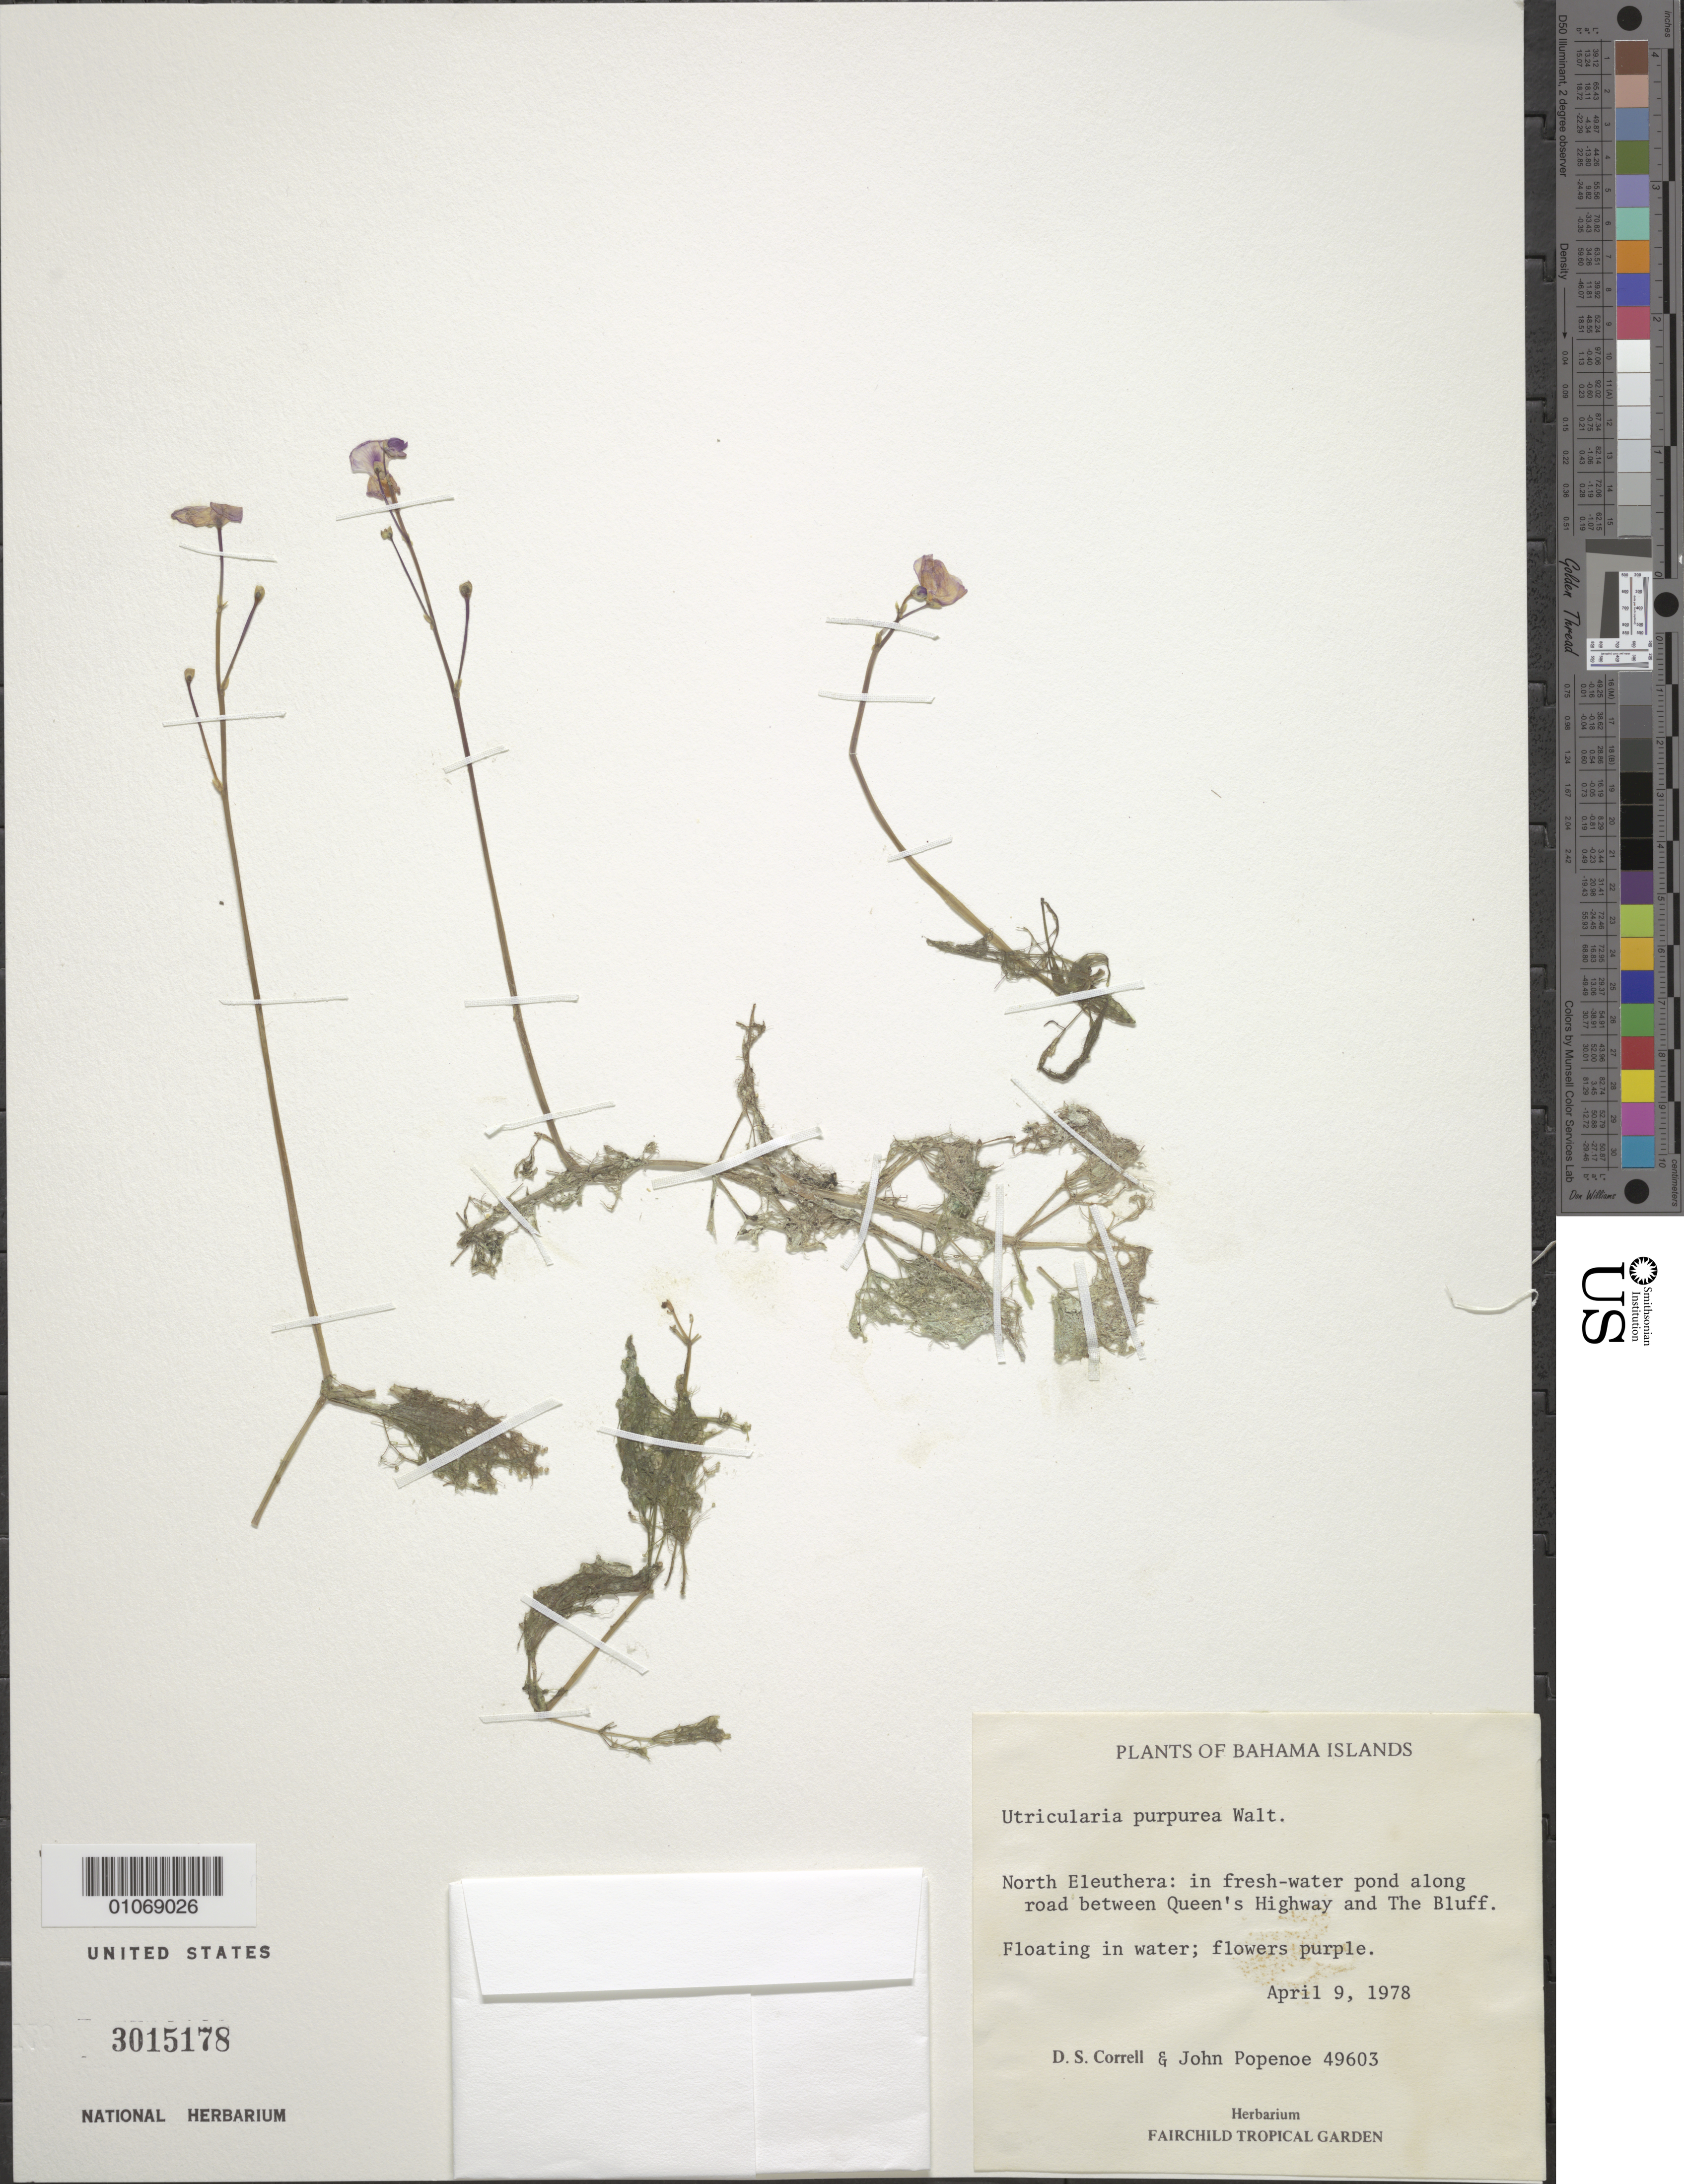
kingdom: Plantae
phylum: Tracheophyta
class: Magnoliopsida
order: Lamiales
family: Lentibulariaceae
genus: Utricularia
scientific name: Utricularia purpurea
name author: Walter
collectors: D. S. Correll & J. Popenoe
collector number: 49603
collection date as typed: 09 Apr 1978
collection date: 1978-04-09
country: Bahamas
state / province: North Eleuthera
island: Eleuthera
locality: In freshwater pond along road between Queen's Highway and The Bluff. Floating in water.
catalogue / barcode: US 3015178